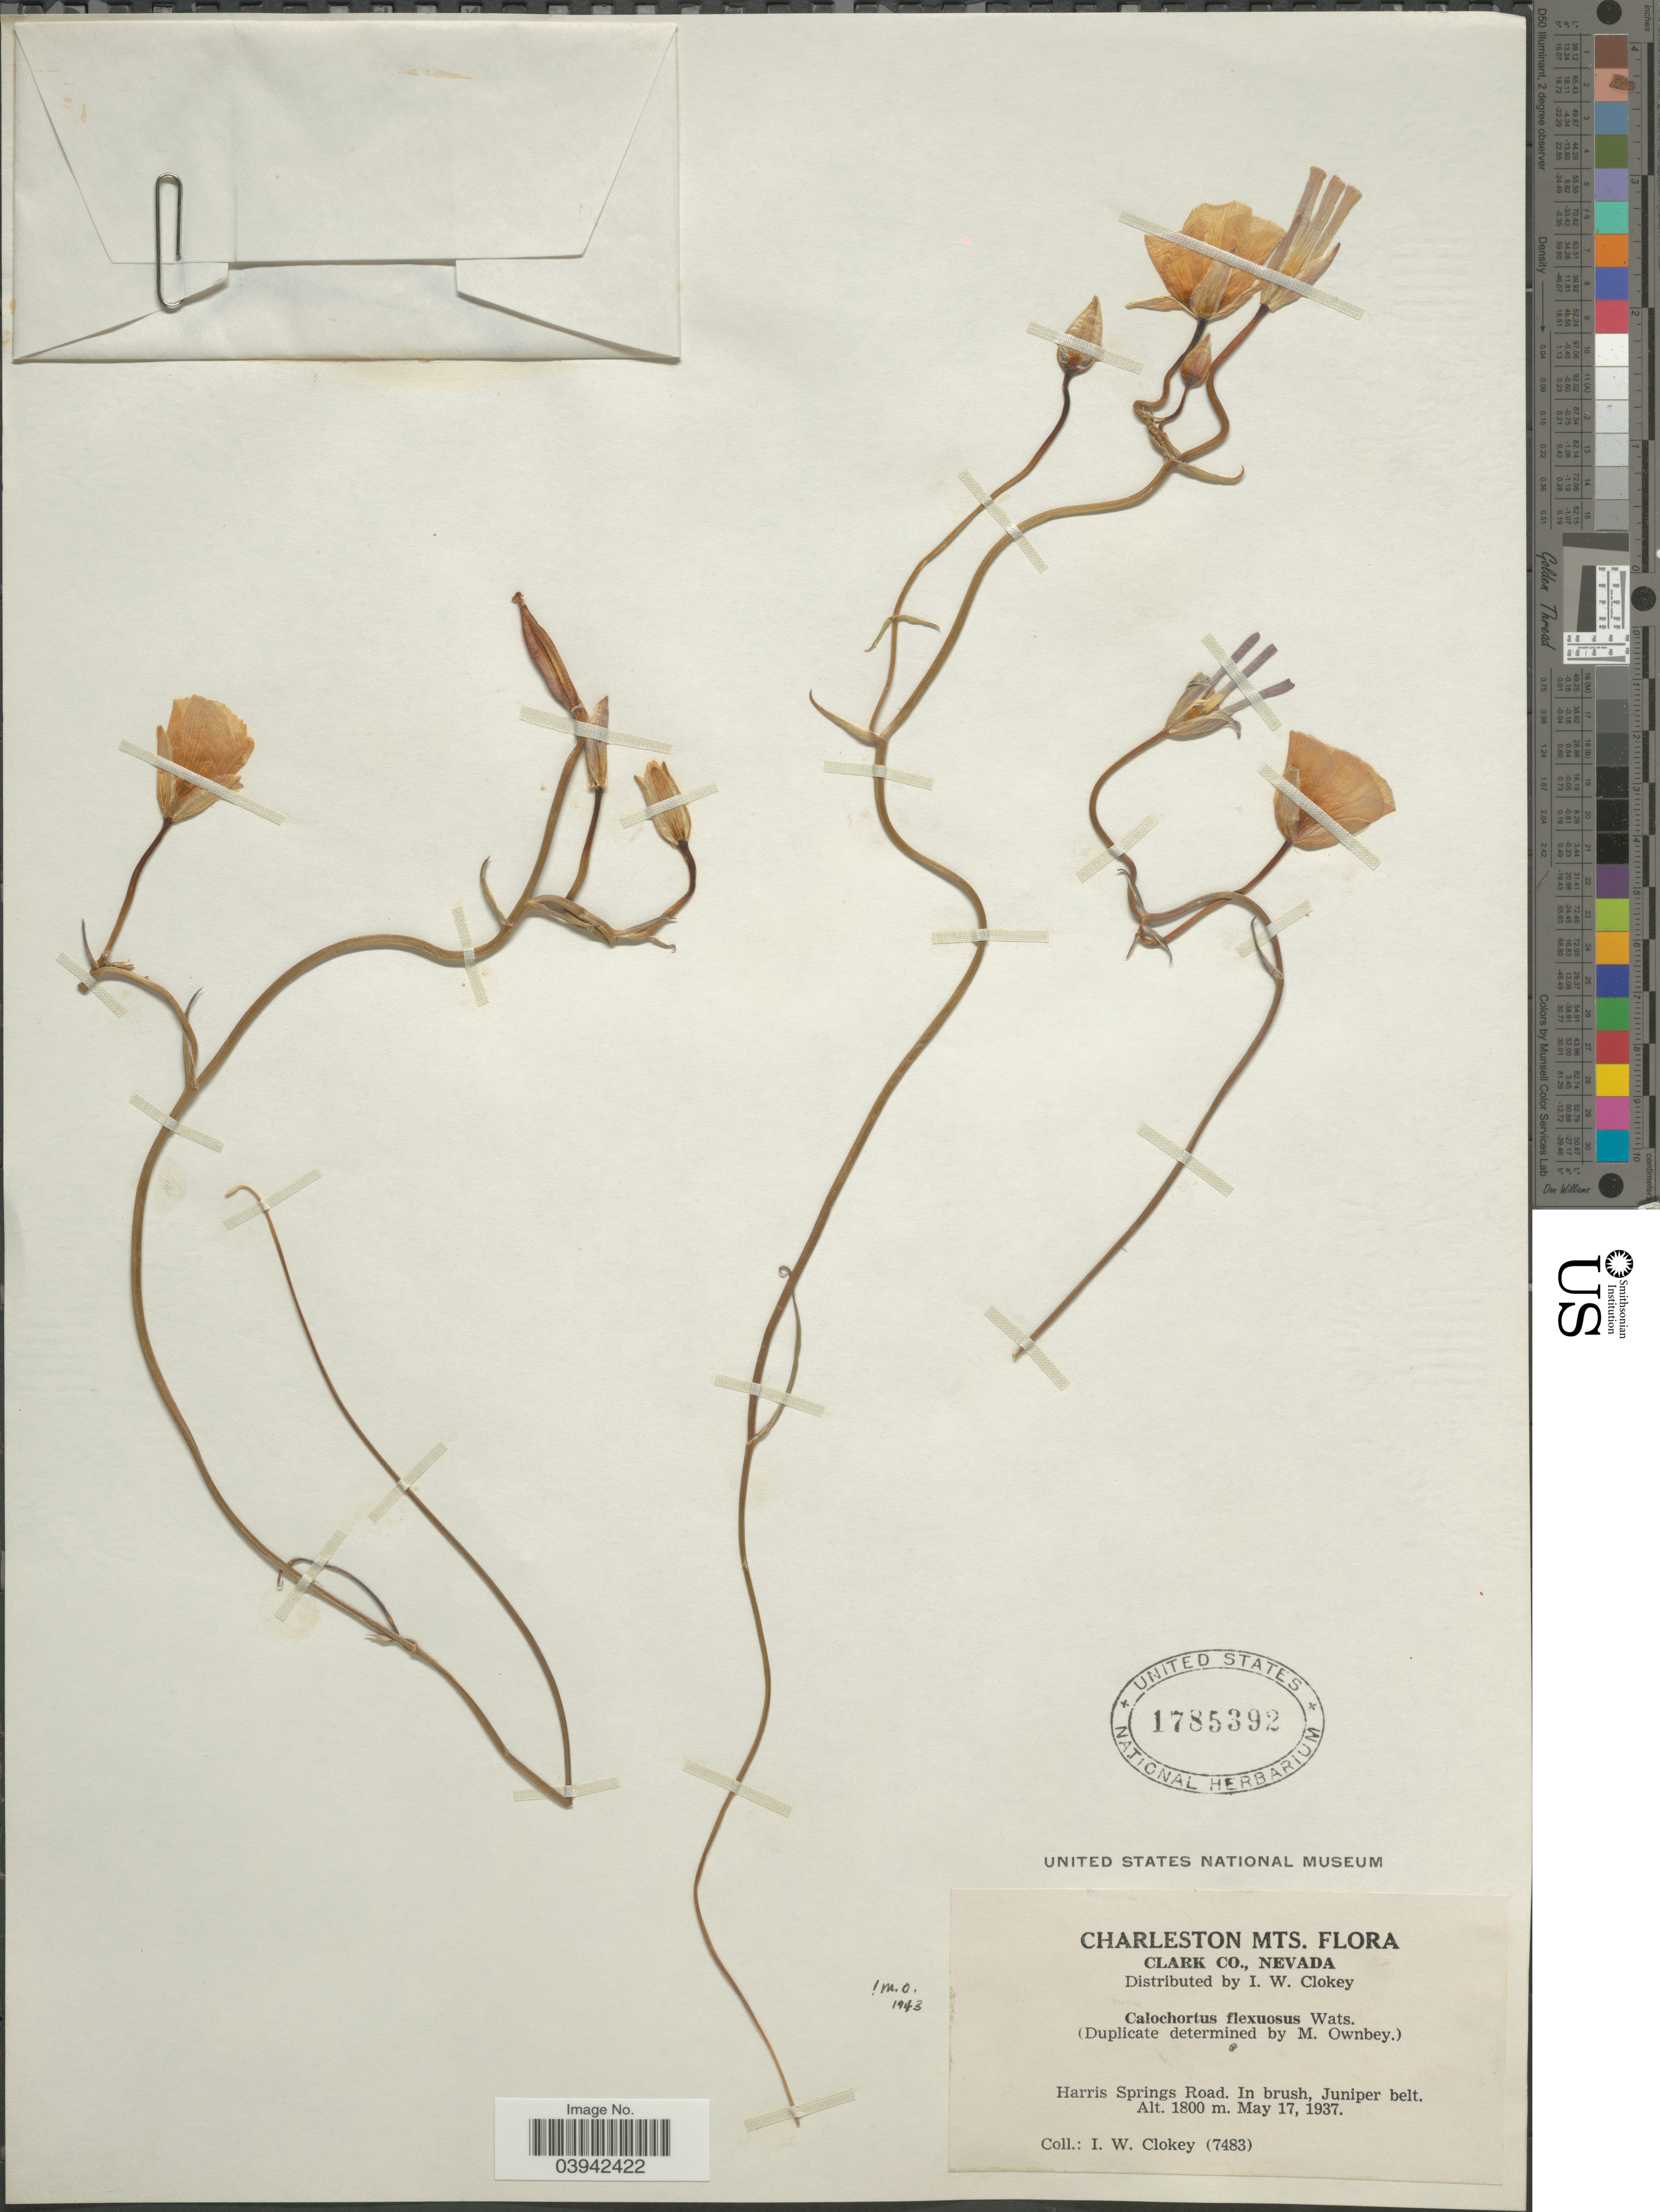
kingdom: Plantae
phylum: Tracheophyta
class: Liliopsida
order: Liliales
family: Liliaceae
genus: Calochortus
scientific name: Calochortus flexuosus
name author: S. Watson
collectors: I. W. Clokey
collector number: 7483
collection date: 1937-05-17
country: United States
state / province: Nevada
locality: Charleston Mts. Clark Co. Harris Springs Road. In brush, Juniper belt.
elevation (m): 1800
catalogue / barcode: US 1785392